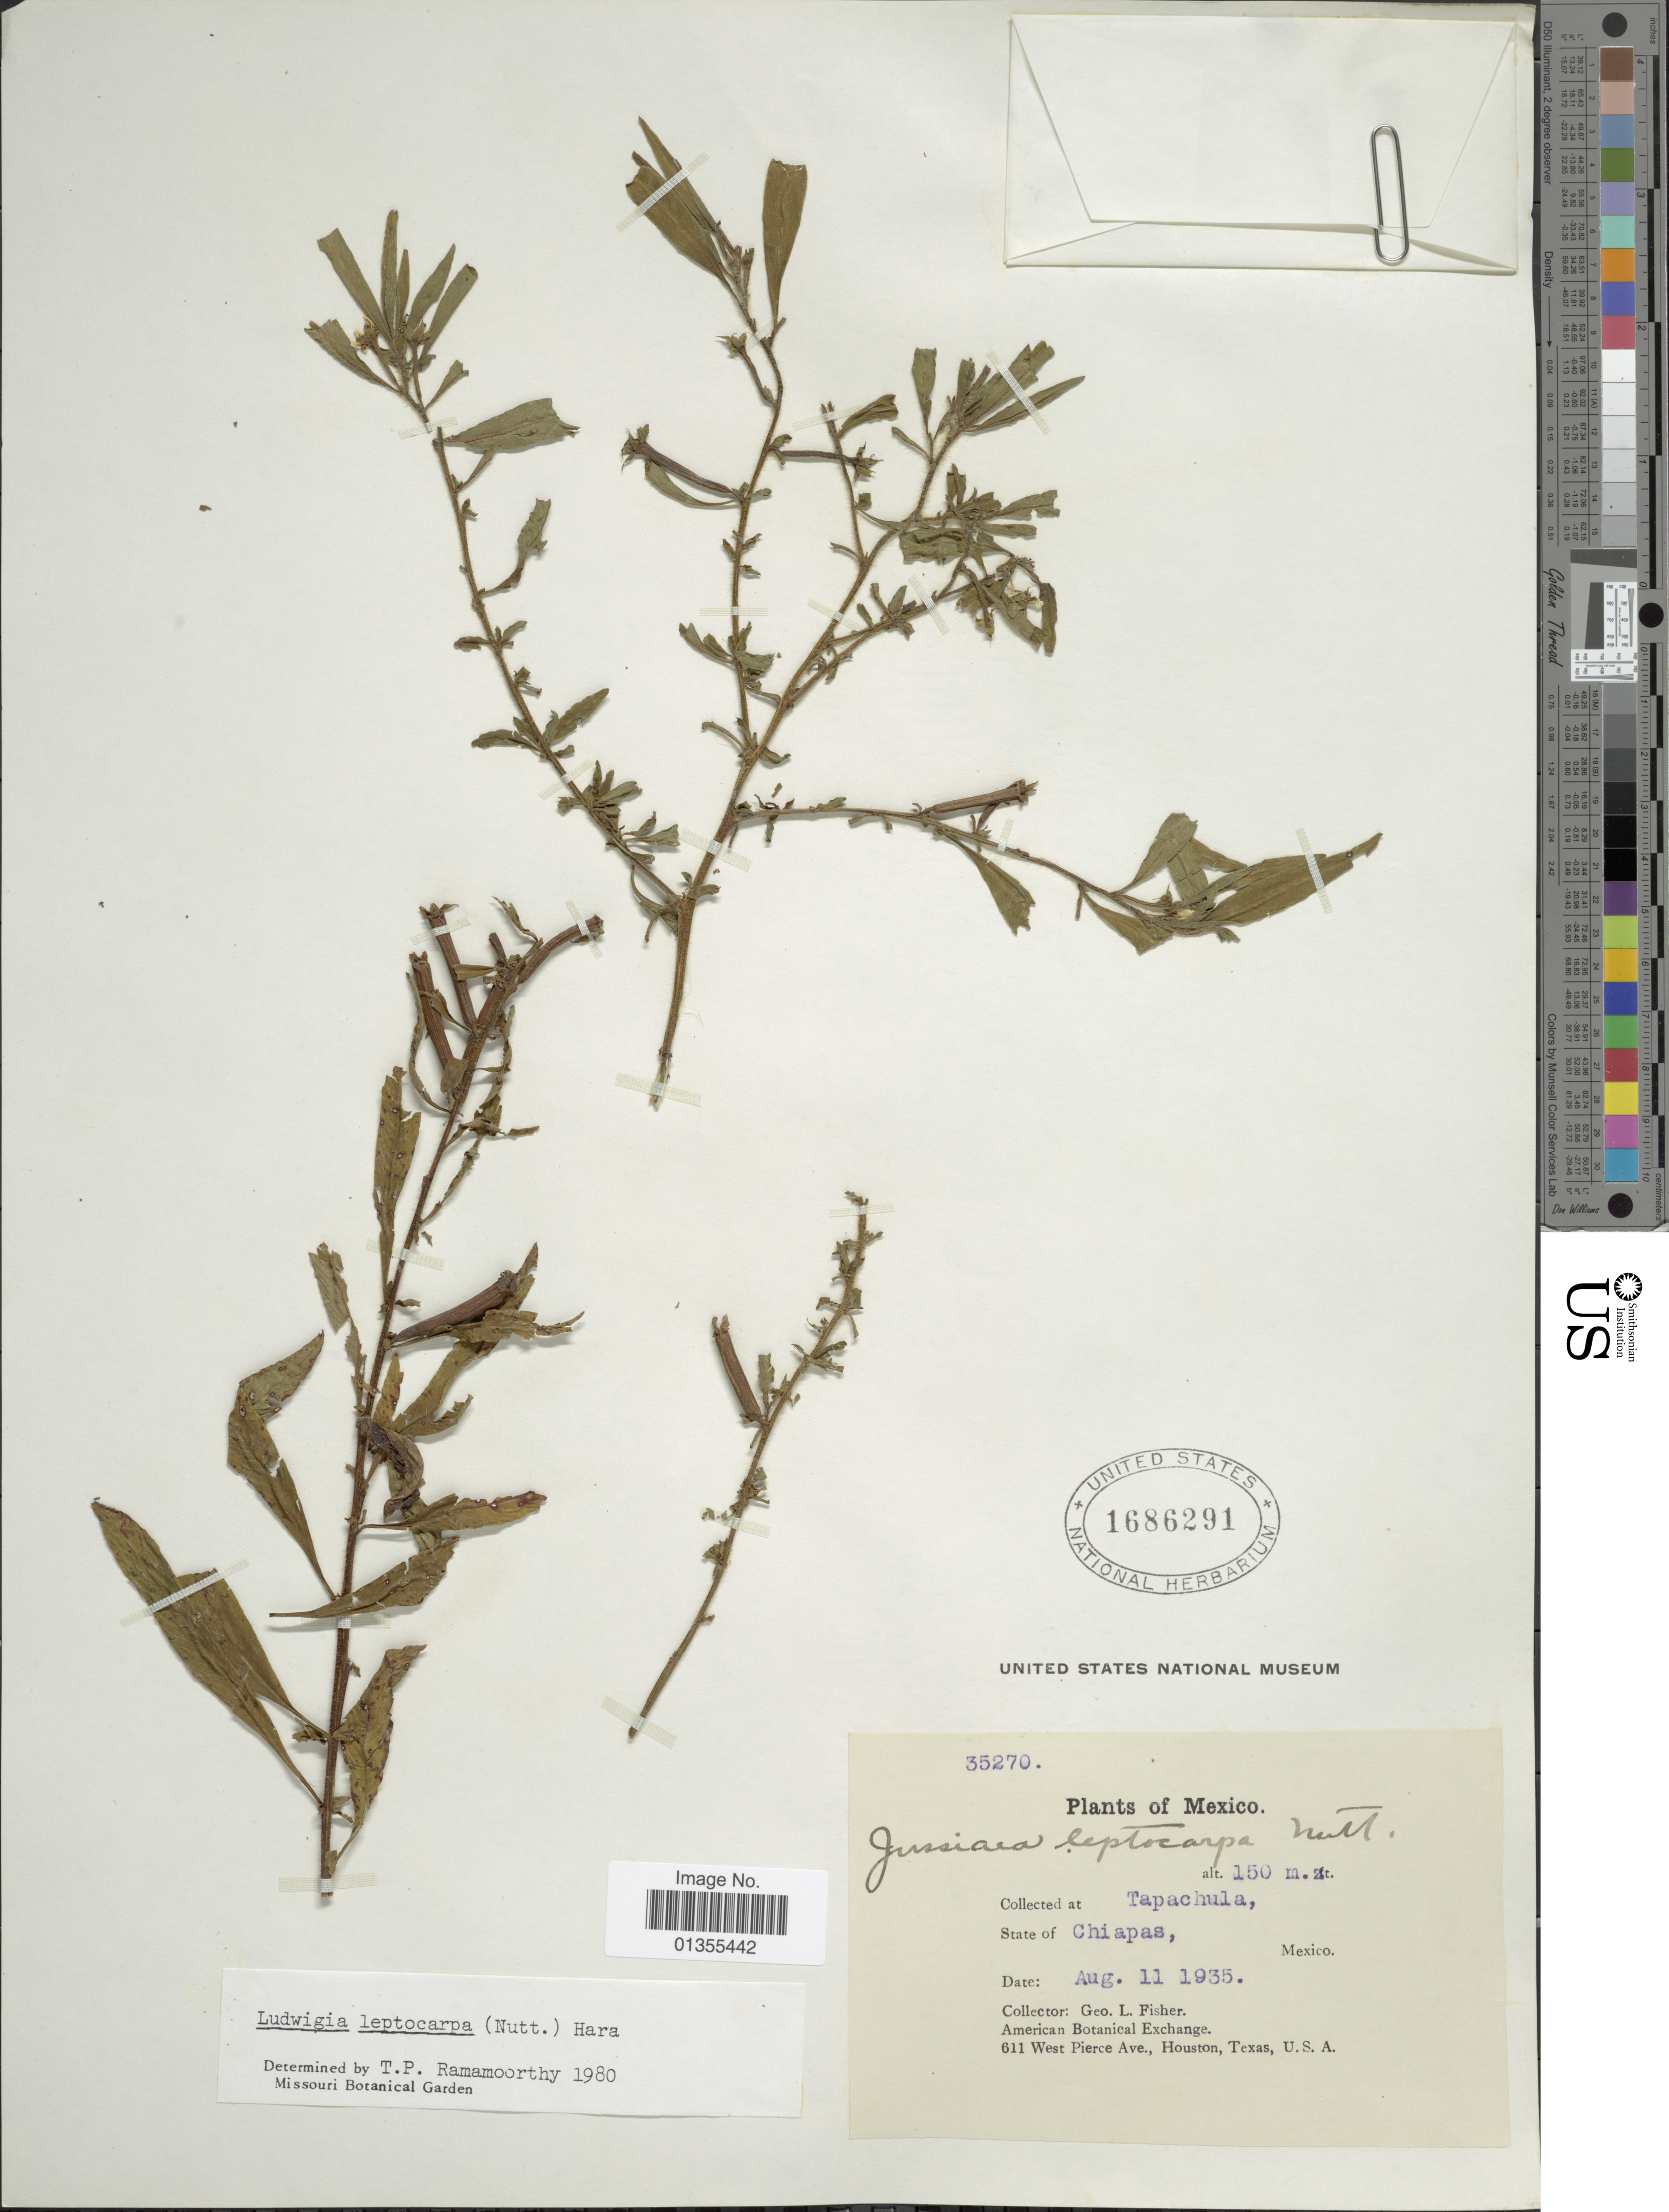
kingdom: Plantae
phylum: Tracheophyta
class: Magnoliopsida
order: Myrtales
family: Onagraceae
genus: Ludwigia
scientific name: Ludwigia leptocarpa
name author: (Nutt.) H. Hara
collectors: G. L. Fisher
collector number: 35270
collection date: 1935-08-11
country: Mexico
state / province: Chiapas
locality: Tapachula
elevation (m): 150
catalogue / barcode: US 1686291